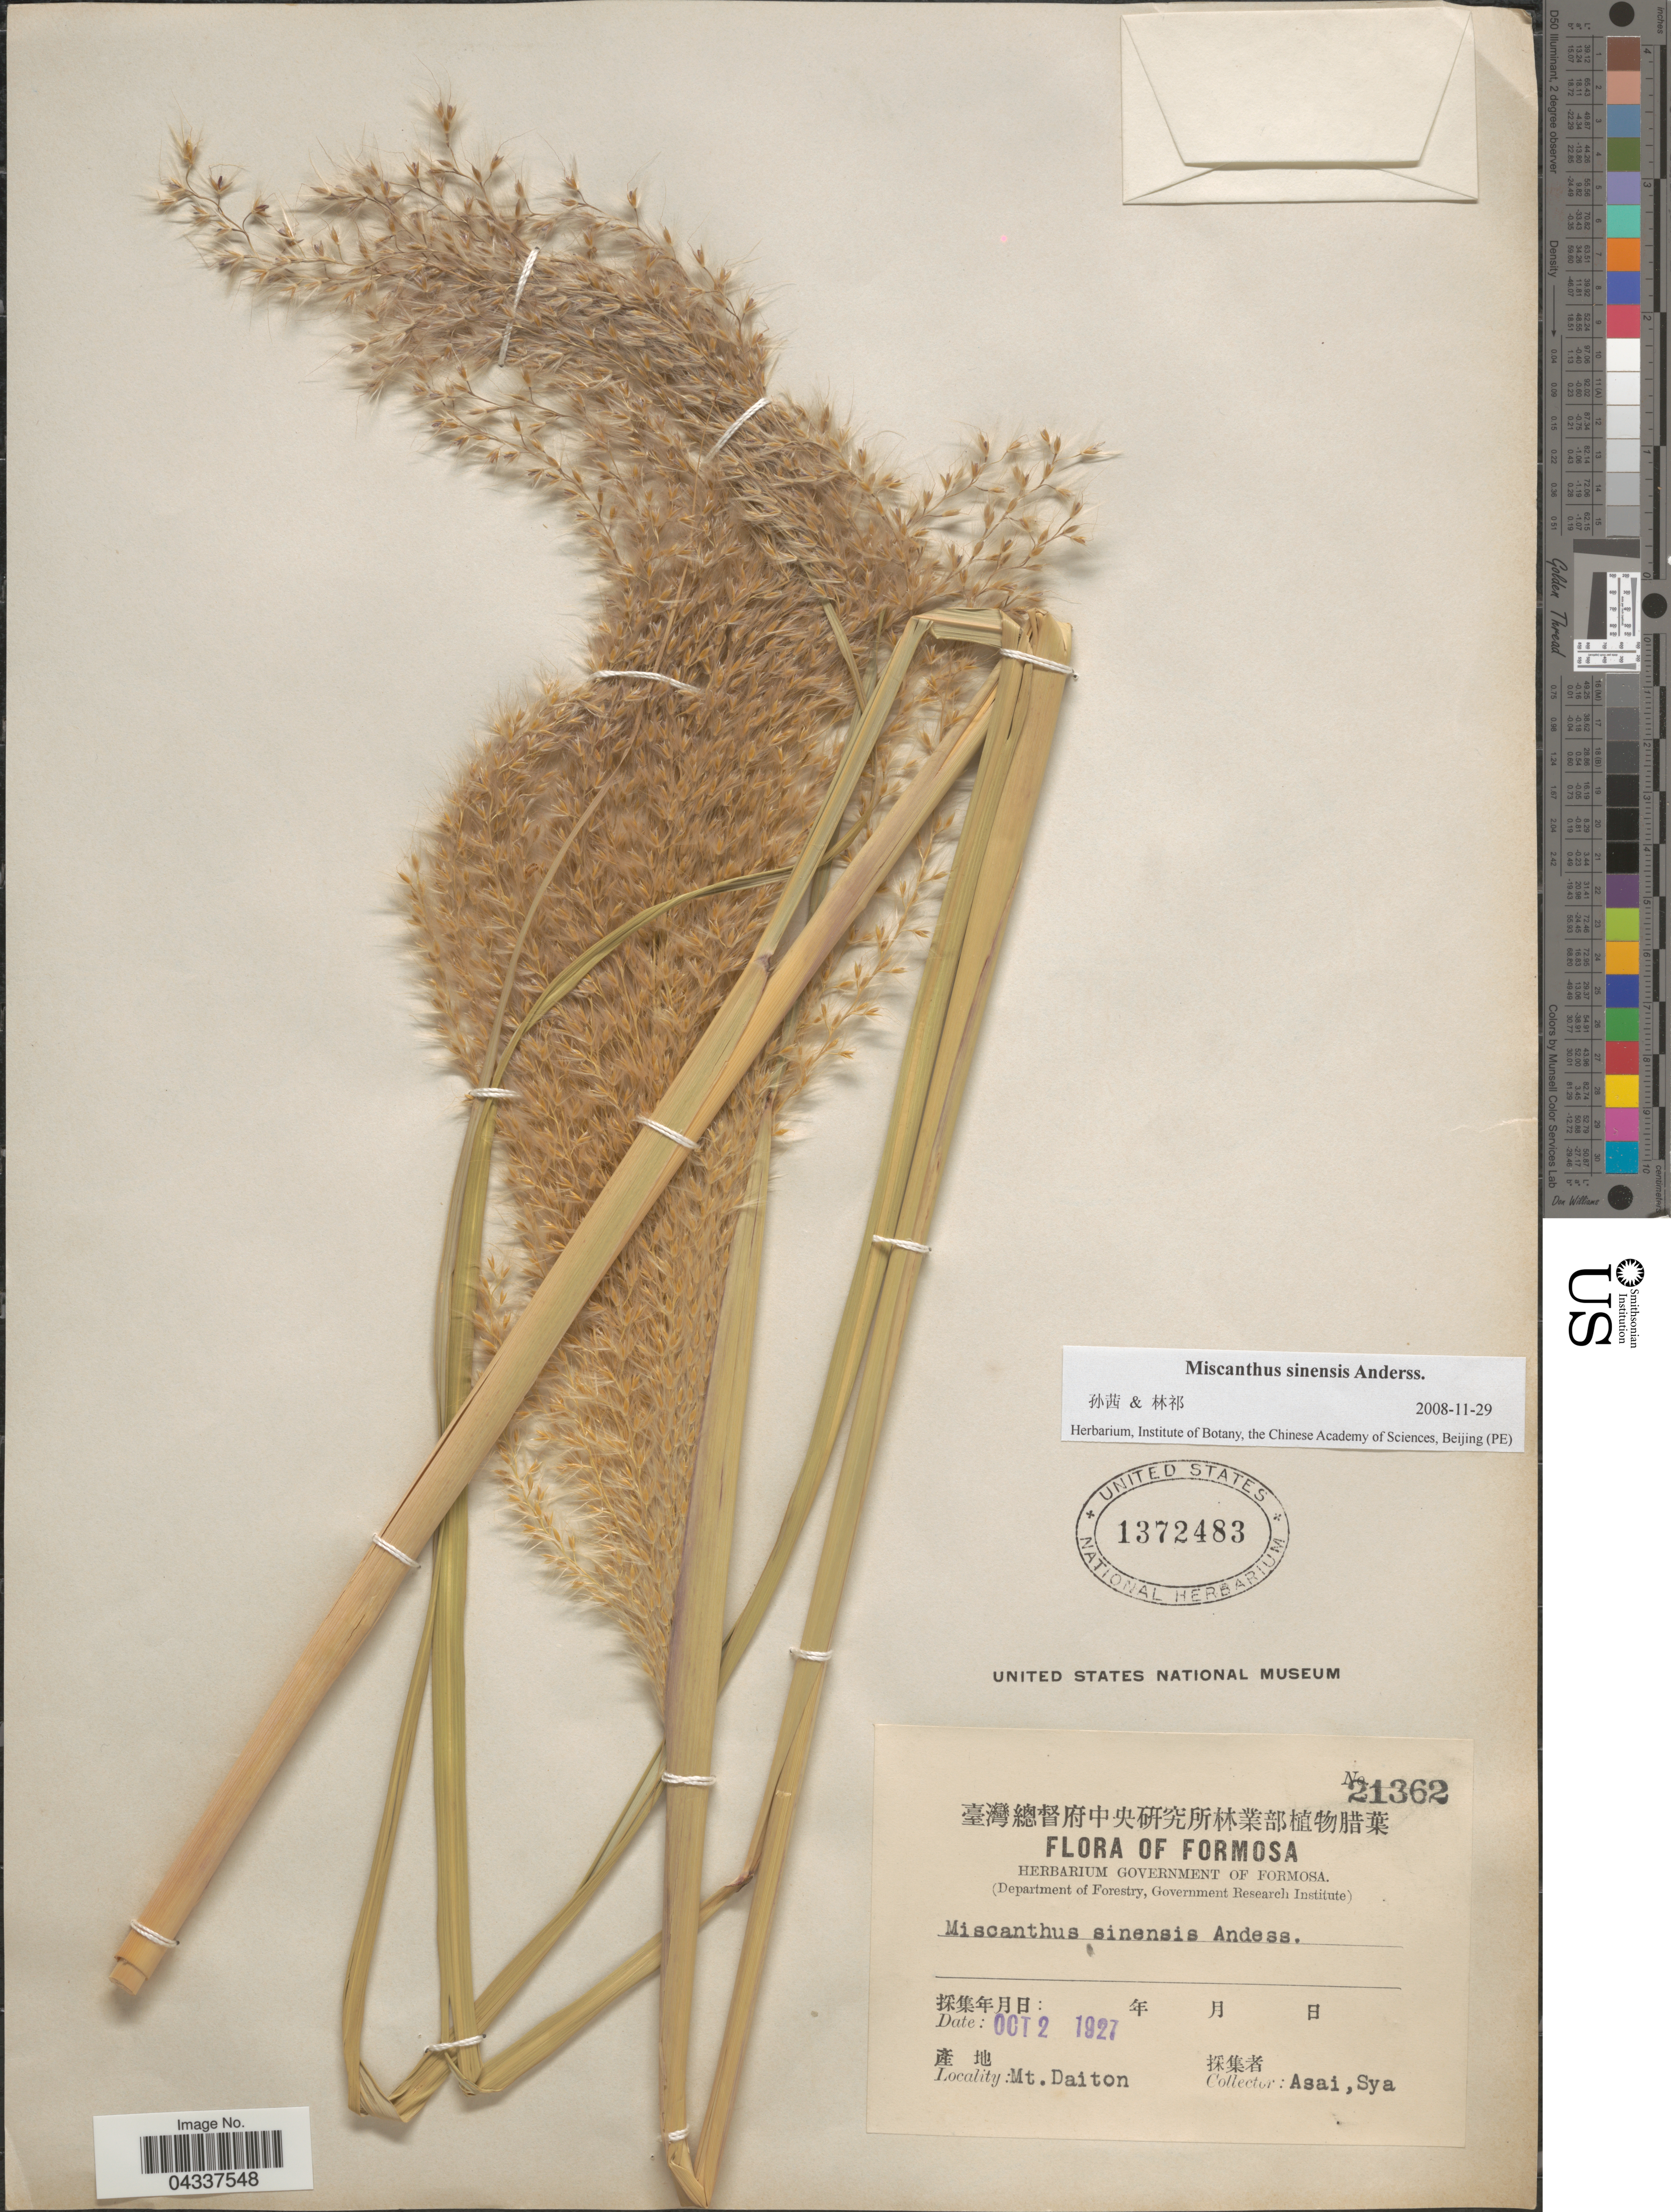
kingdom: Plantae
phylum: Tracheophyta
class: Liliopsida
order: Poales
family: Poaceae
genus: Miscanthus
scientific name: Miscanthus sinensis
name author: Andersson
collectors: S. Asai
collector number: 21362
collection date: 1927-10-02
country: Taiwan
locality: Formosa. Mt. Daiton.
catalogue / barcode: US 1372483